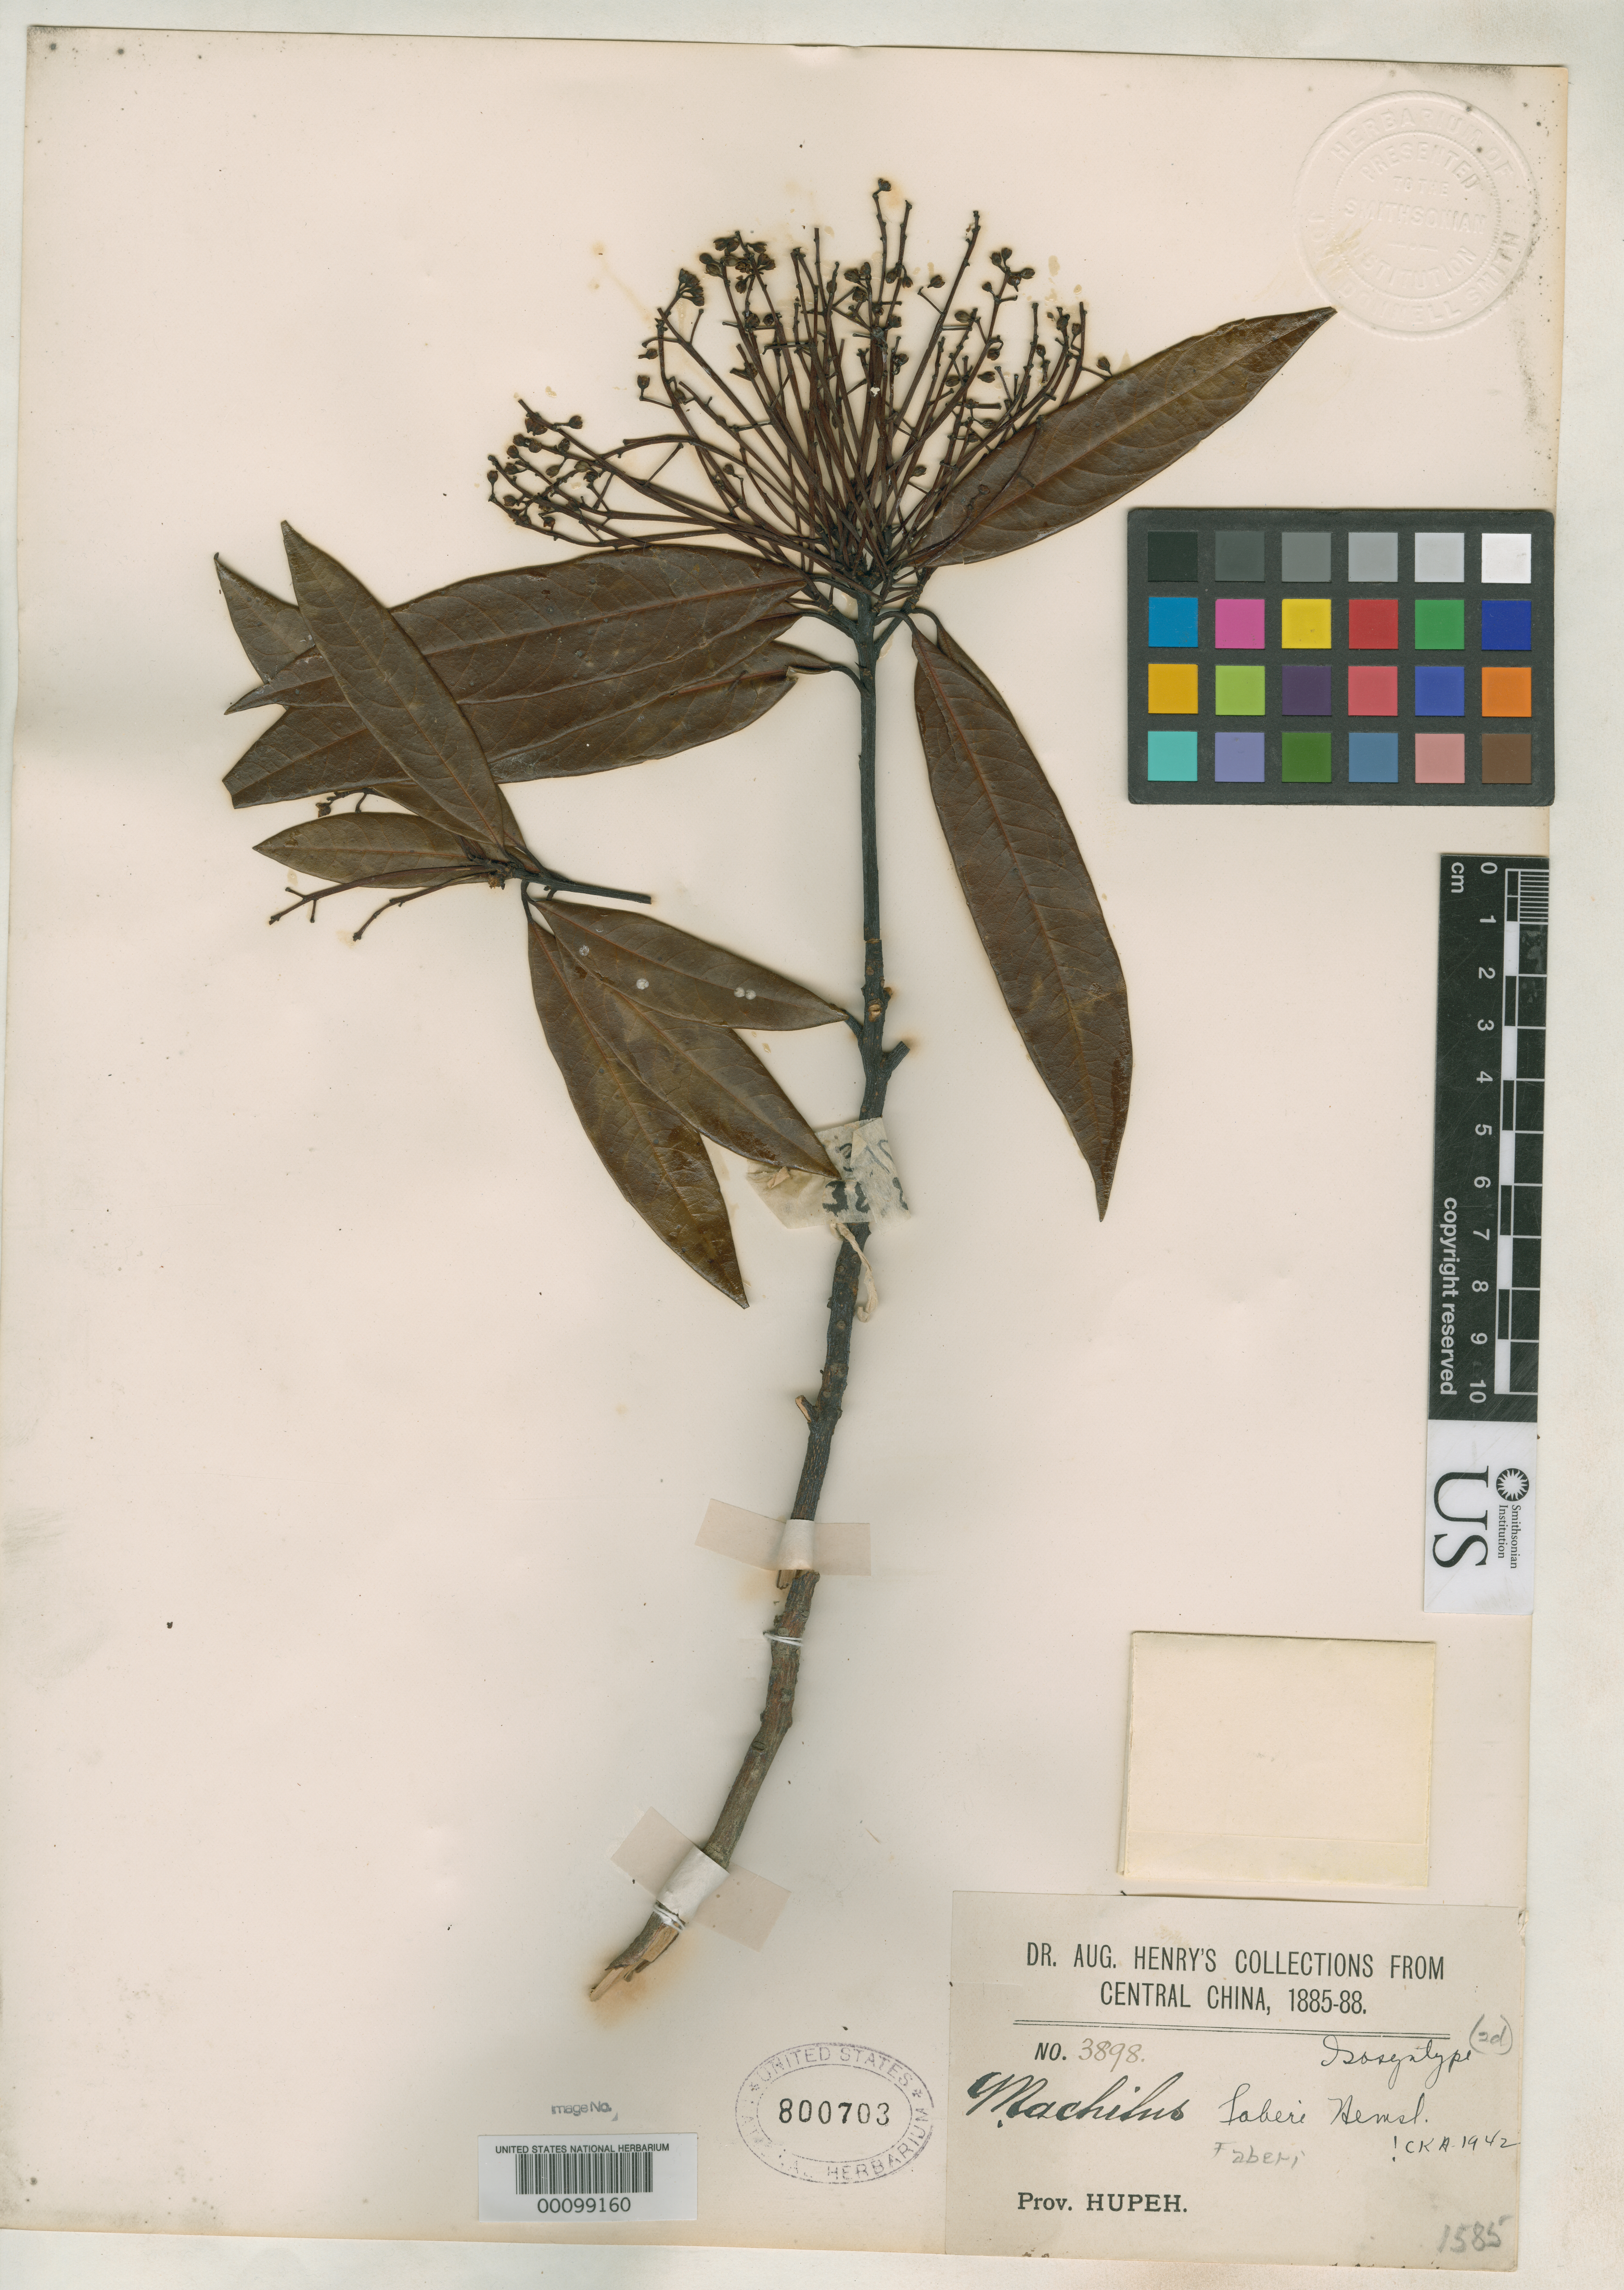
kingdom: Plantae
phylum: Tracheophyta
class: Magnoliopsida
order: Laurales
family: Lauraceae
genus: Machilus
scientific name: Machilus faberi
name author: Hemsl.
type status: Isosyntype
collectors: A. Henry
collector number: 3898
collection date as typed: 1885 to -- --- 1888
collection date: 1885/1888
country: China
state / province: Hubei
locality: Ichang, Patung, Nanto.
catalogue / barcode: US 800703